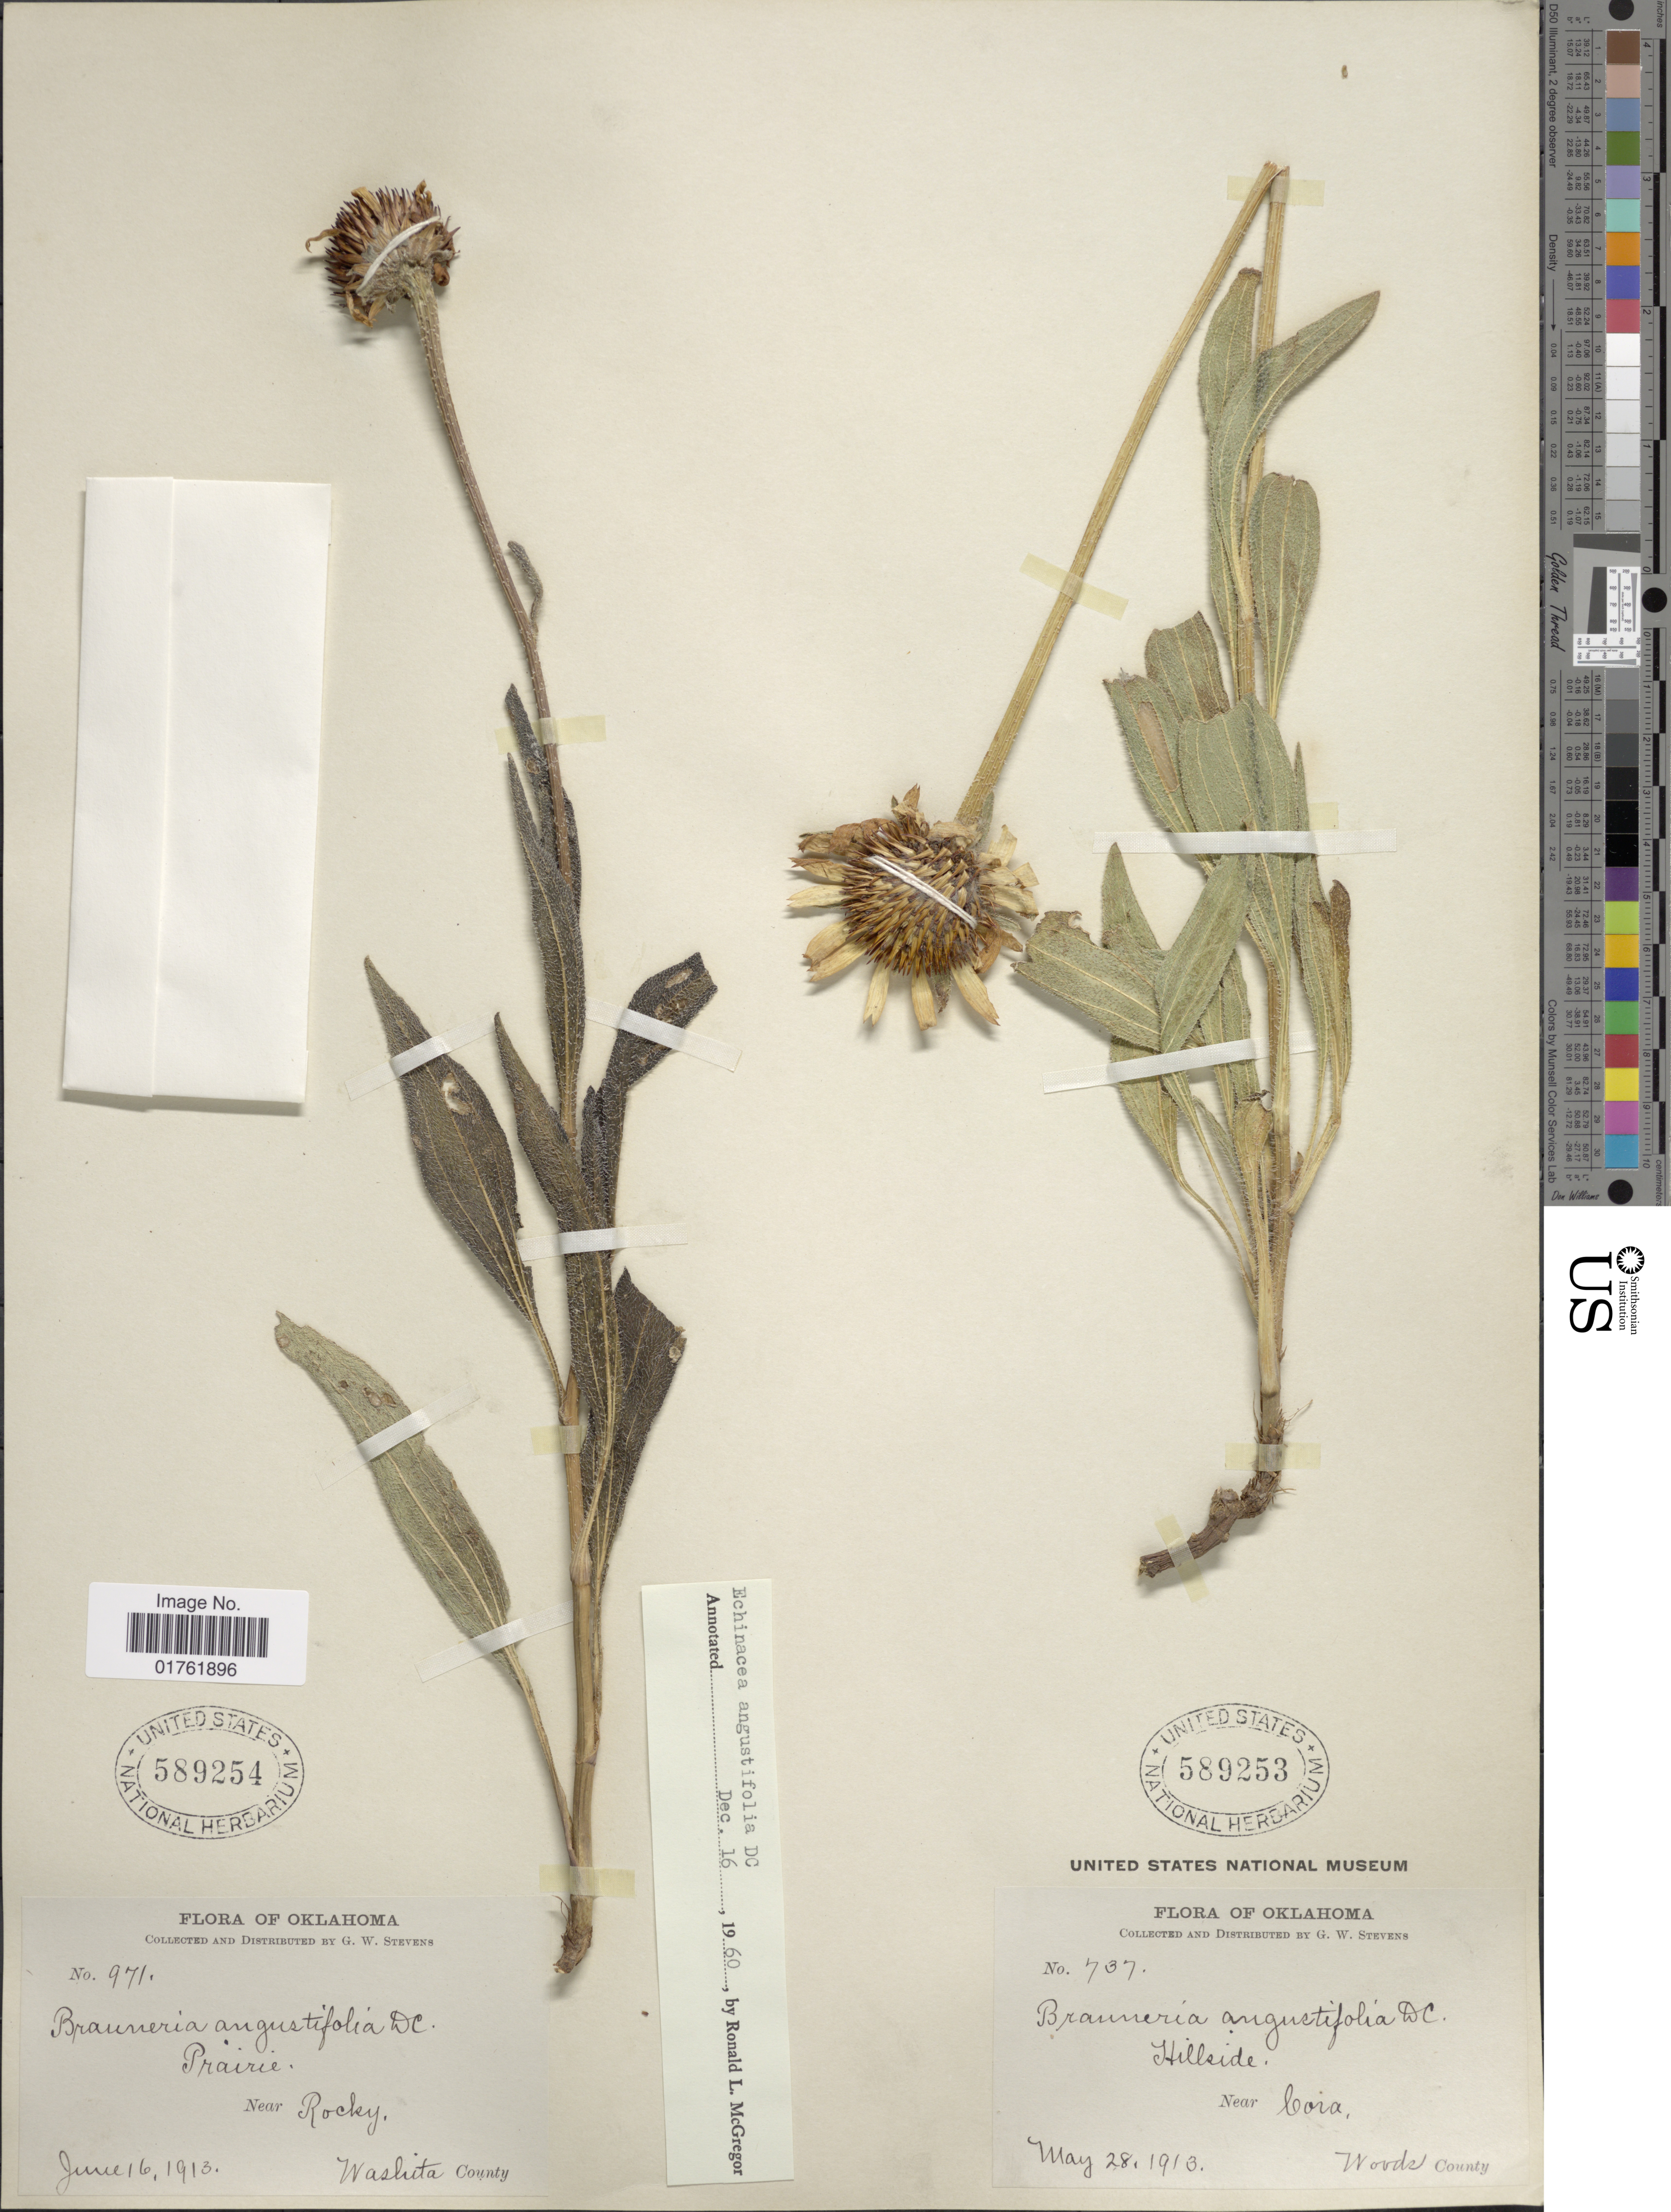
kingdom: Plantae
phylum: Tracheophyta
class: Magnoliopsida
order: Asterales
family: Asteraceae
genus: Echinacea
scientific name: Echinacea angustifolia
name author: DC.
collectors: G. W. Stevens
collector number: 971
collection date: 1913-06-16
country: United States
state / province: Oklahoma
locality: Prairie, Near Rocky, Washita County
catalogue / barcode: US 589254